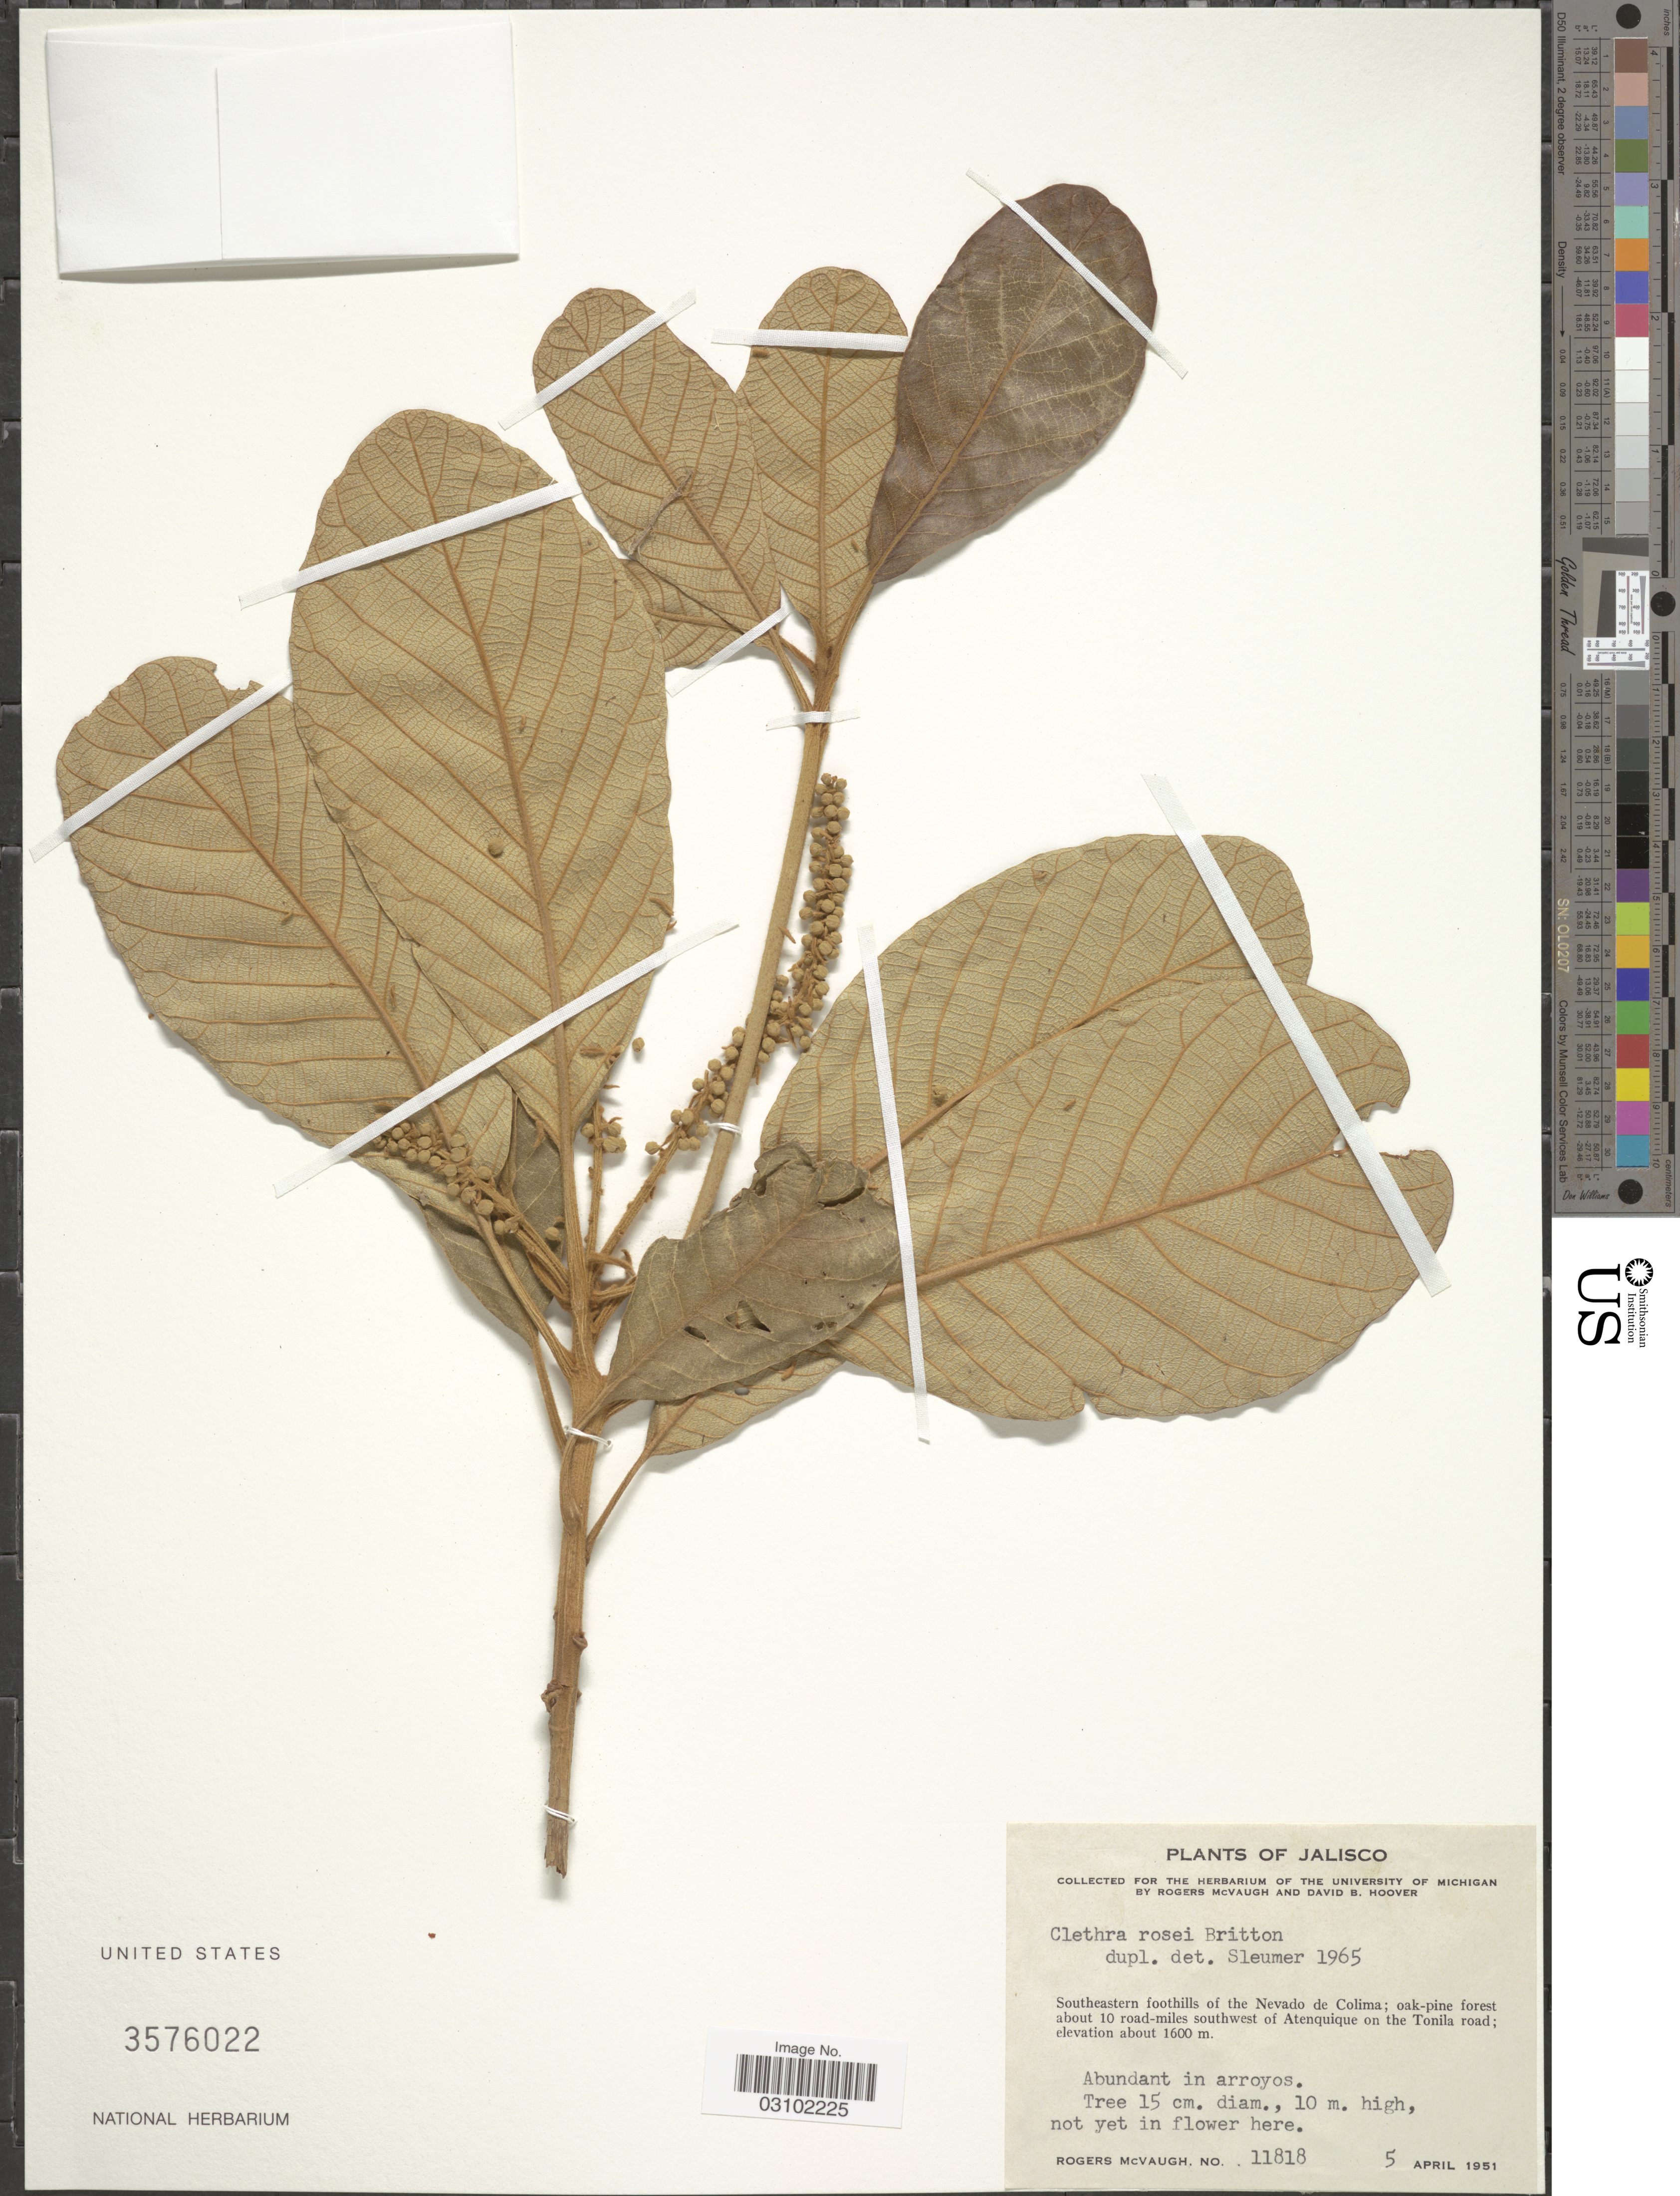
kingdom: Plantae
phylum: Tracheophyta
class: Magnoliopsida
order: Ericales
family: Clethraceae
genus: Clethra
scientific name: Clethra rosei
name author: Britton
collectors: R. McVaugh & D. B. Hoover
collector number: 11818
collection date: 1951-04-05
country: Mexico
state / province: Jalisco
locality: Southeastern foothills of the Nevado de Colima; oak-pine forest about 10 road-miles southwest of Atenquique on the Tonila road.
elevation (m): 1600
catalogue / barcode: US 3576022